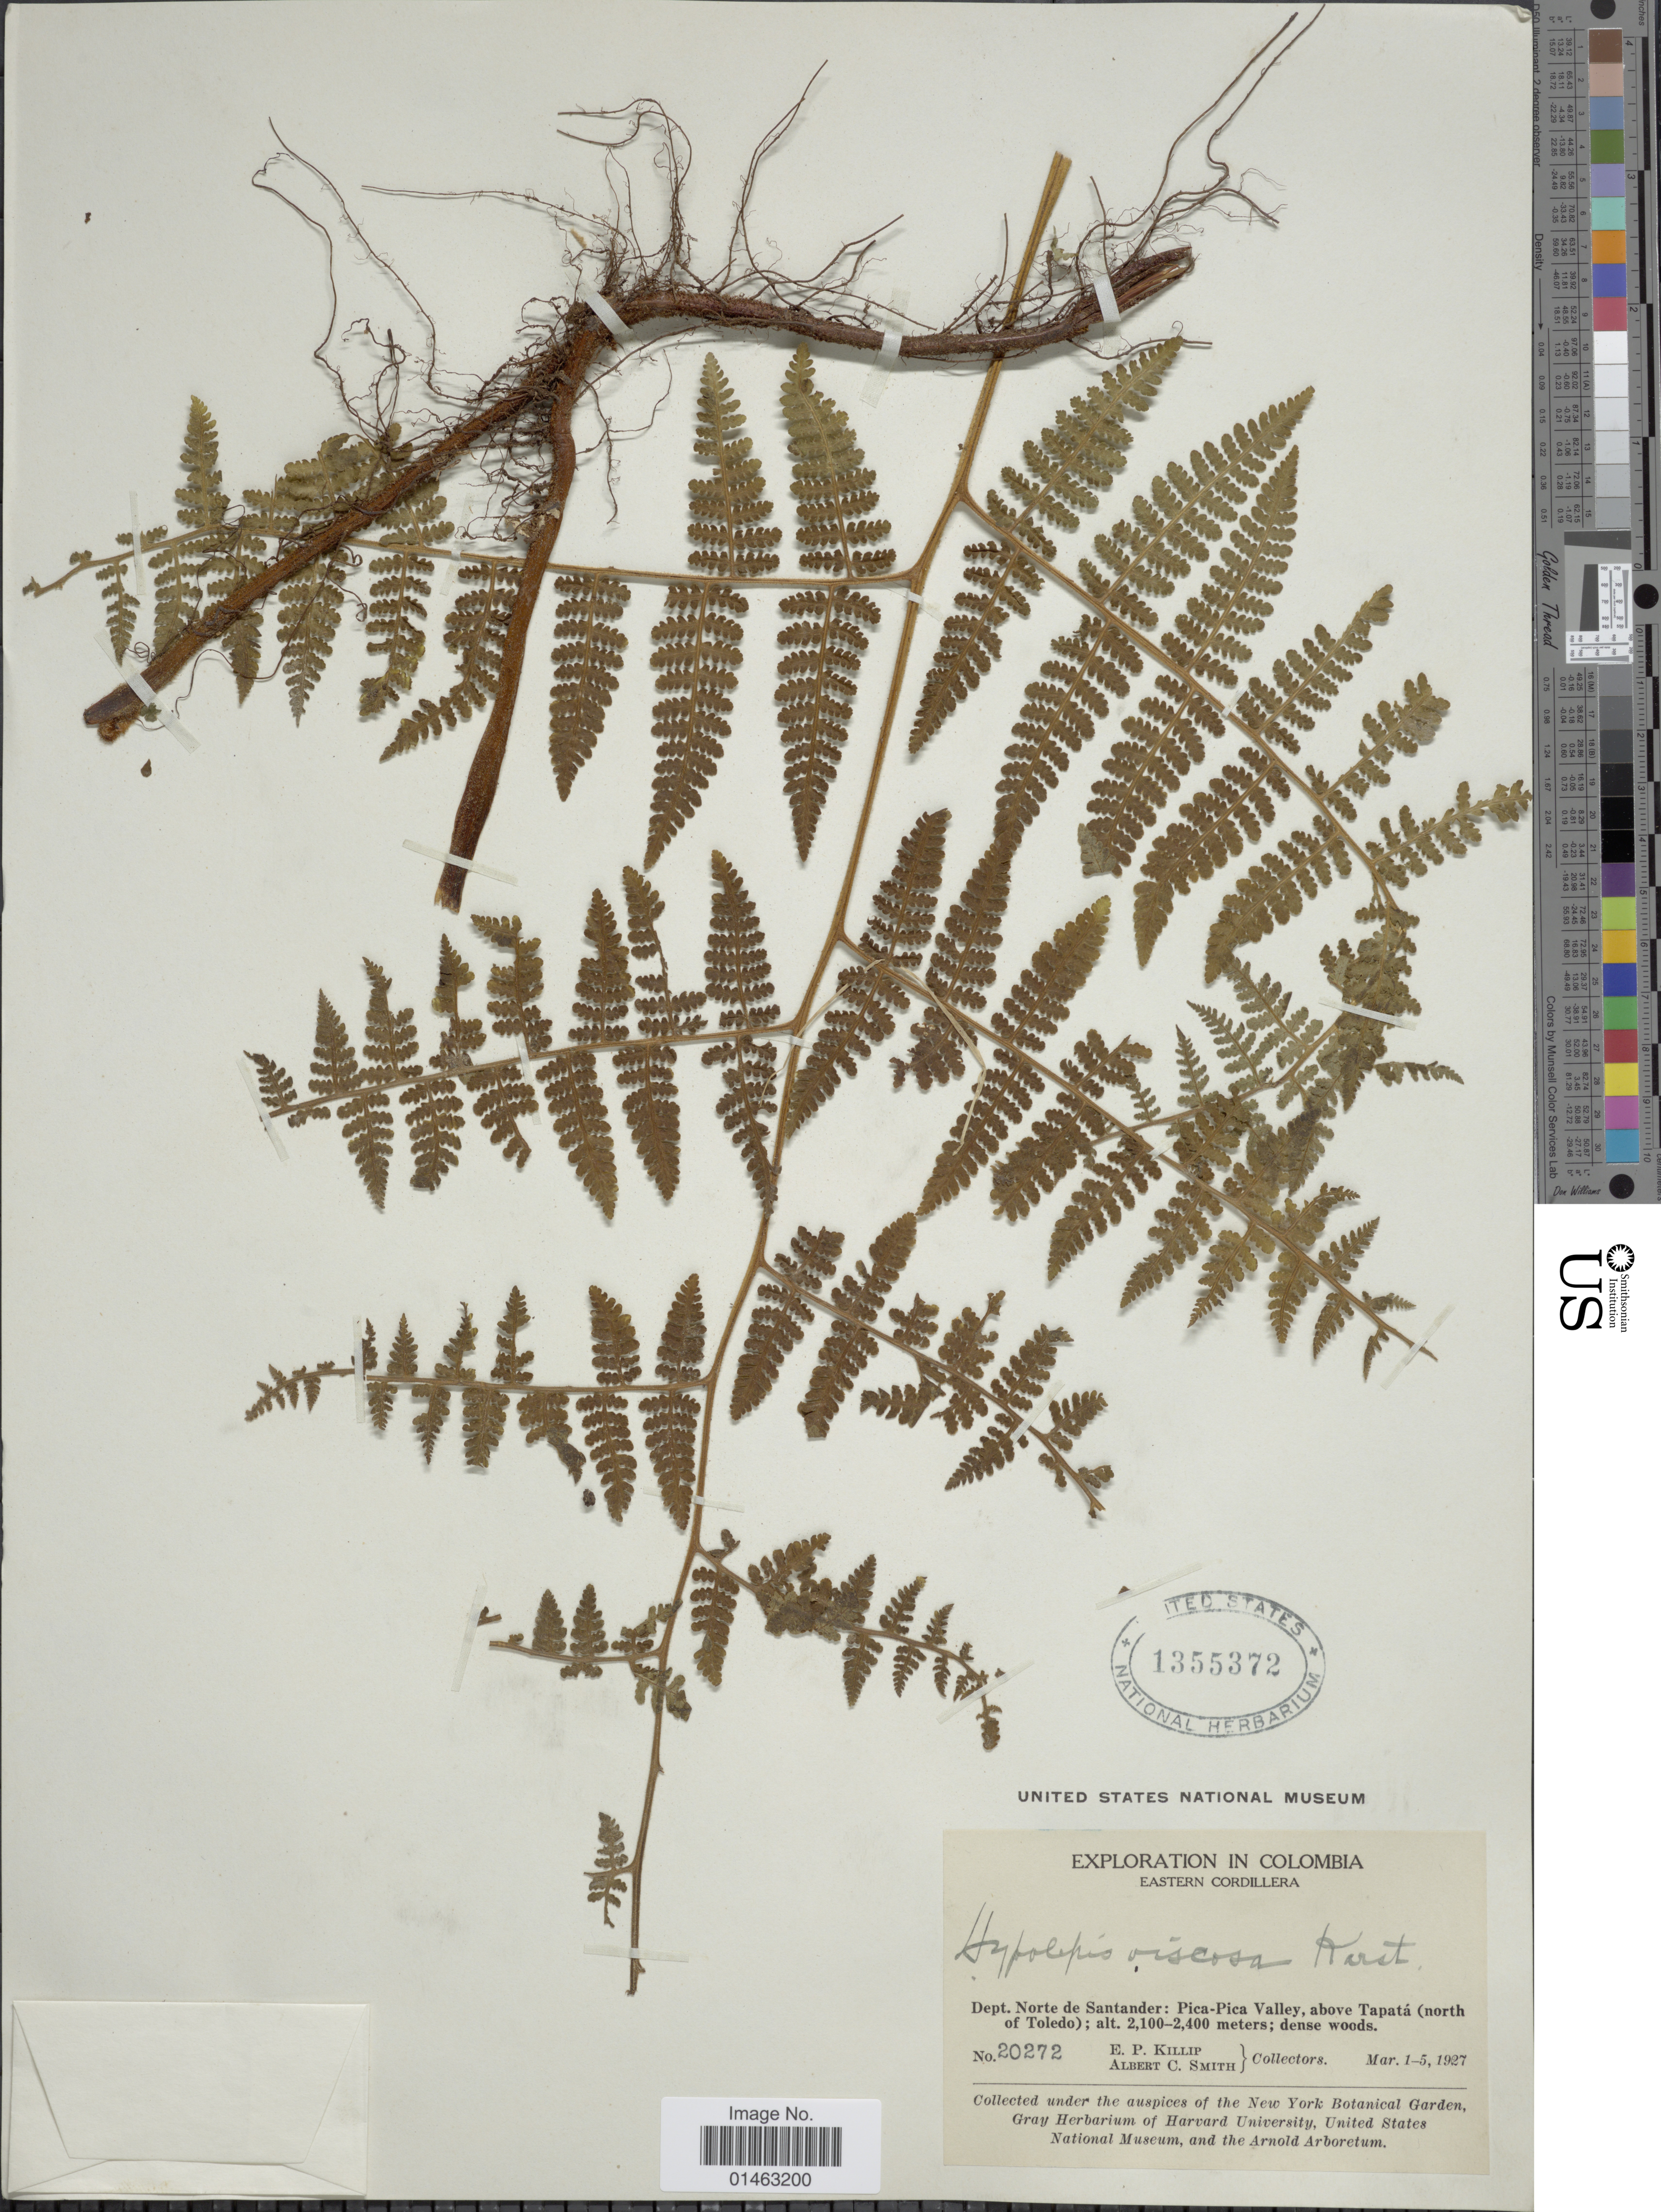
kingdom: Plantae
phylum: Tracheophyta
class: Polypodiopsida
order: Polypodiales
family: Dennstaedtiaceae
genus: Hypolepis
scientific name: Hypolepis viscosa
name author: H. Karst.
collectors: E. P. Killip & A. C. Smith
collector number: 20272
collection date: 1927-03-01/1927-03-05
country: Colombia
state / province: Norte de Santander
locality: Eastern Cordillera. Dept. Norte de Santander: Pica-Pica Valley, above Tapatá (north of Toledo)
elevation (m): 2100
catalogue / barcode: US 1355372